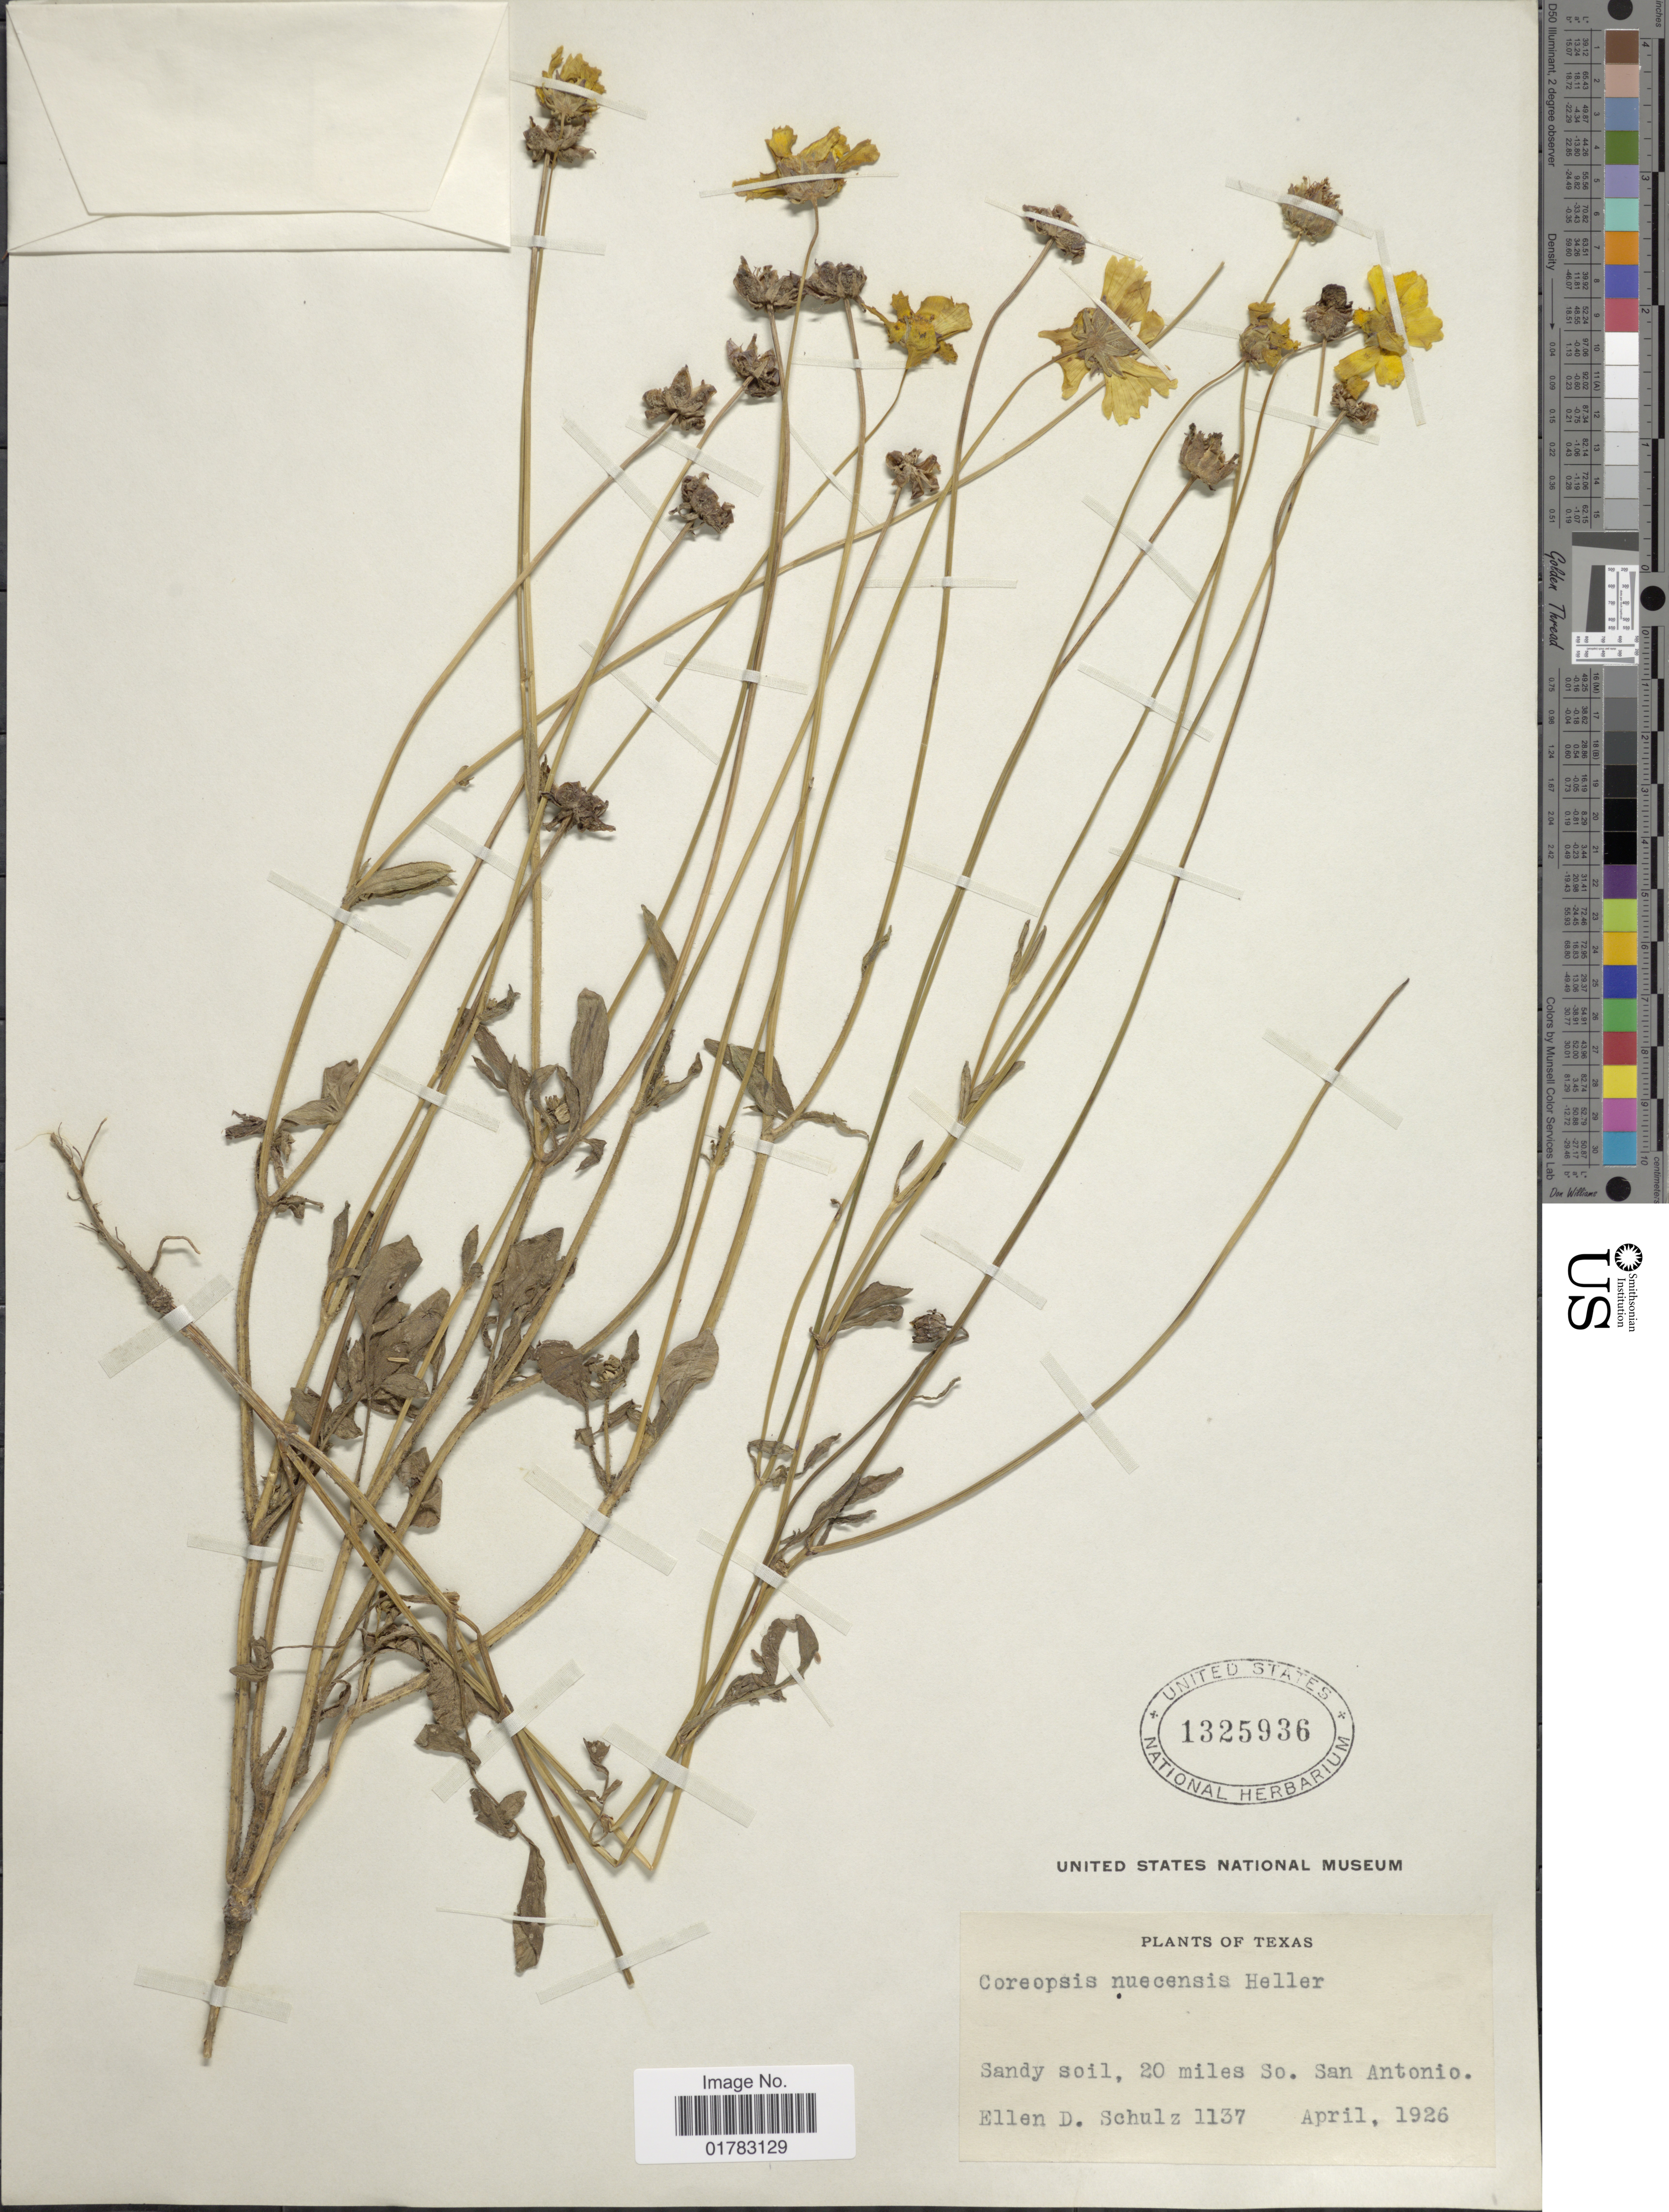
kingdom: Plantae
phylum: Tracheophyta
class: Magnoliopsida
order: Asterales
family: Asteraceae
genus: Coreopsis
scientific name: Coreopsis nuecensis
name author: A. Heller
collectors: E. D. Schulz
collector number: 1137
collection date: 1926-04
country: United States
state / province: Texas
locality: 20 miles So. San Antonio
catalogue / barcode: US 1325936